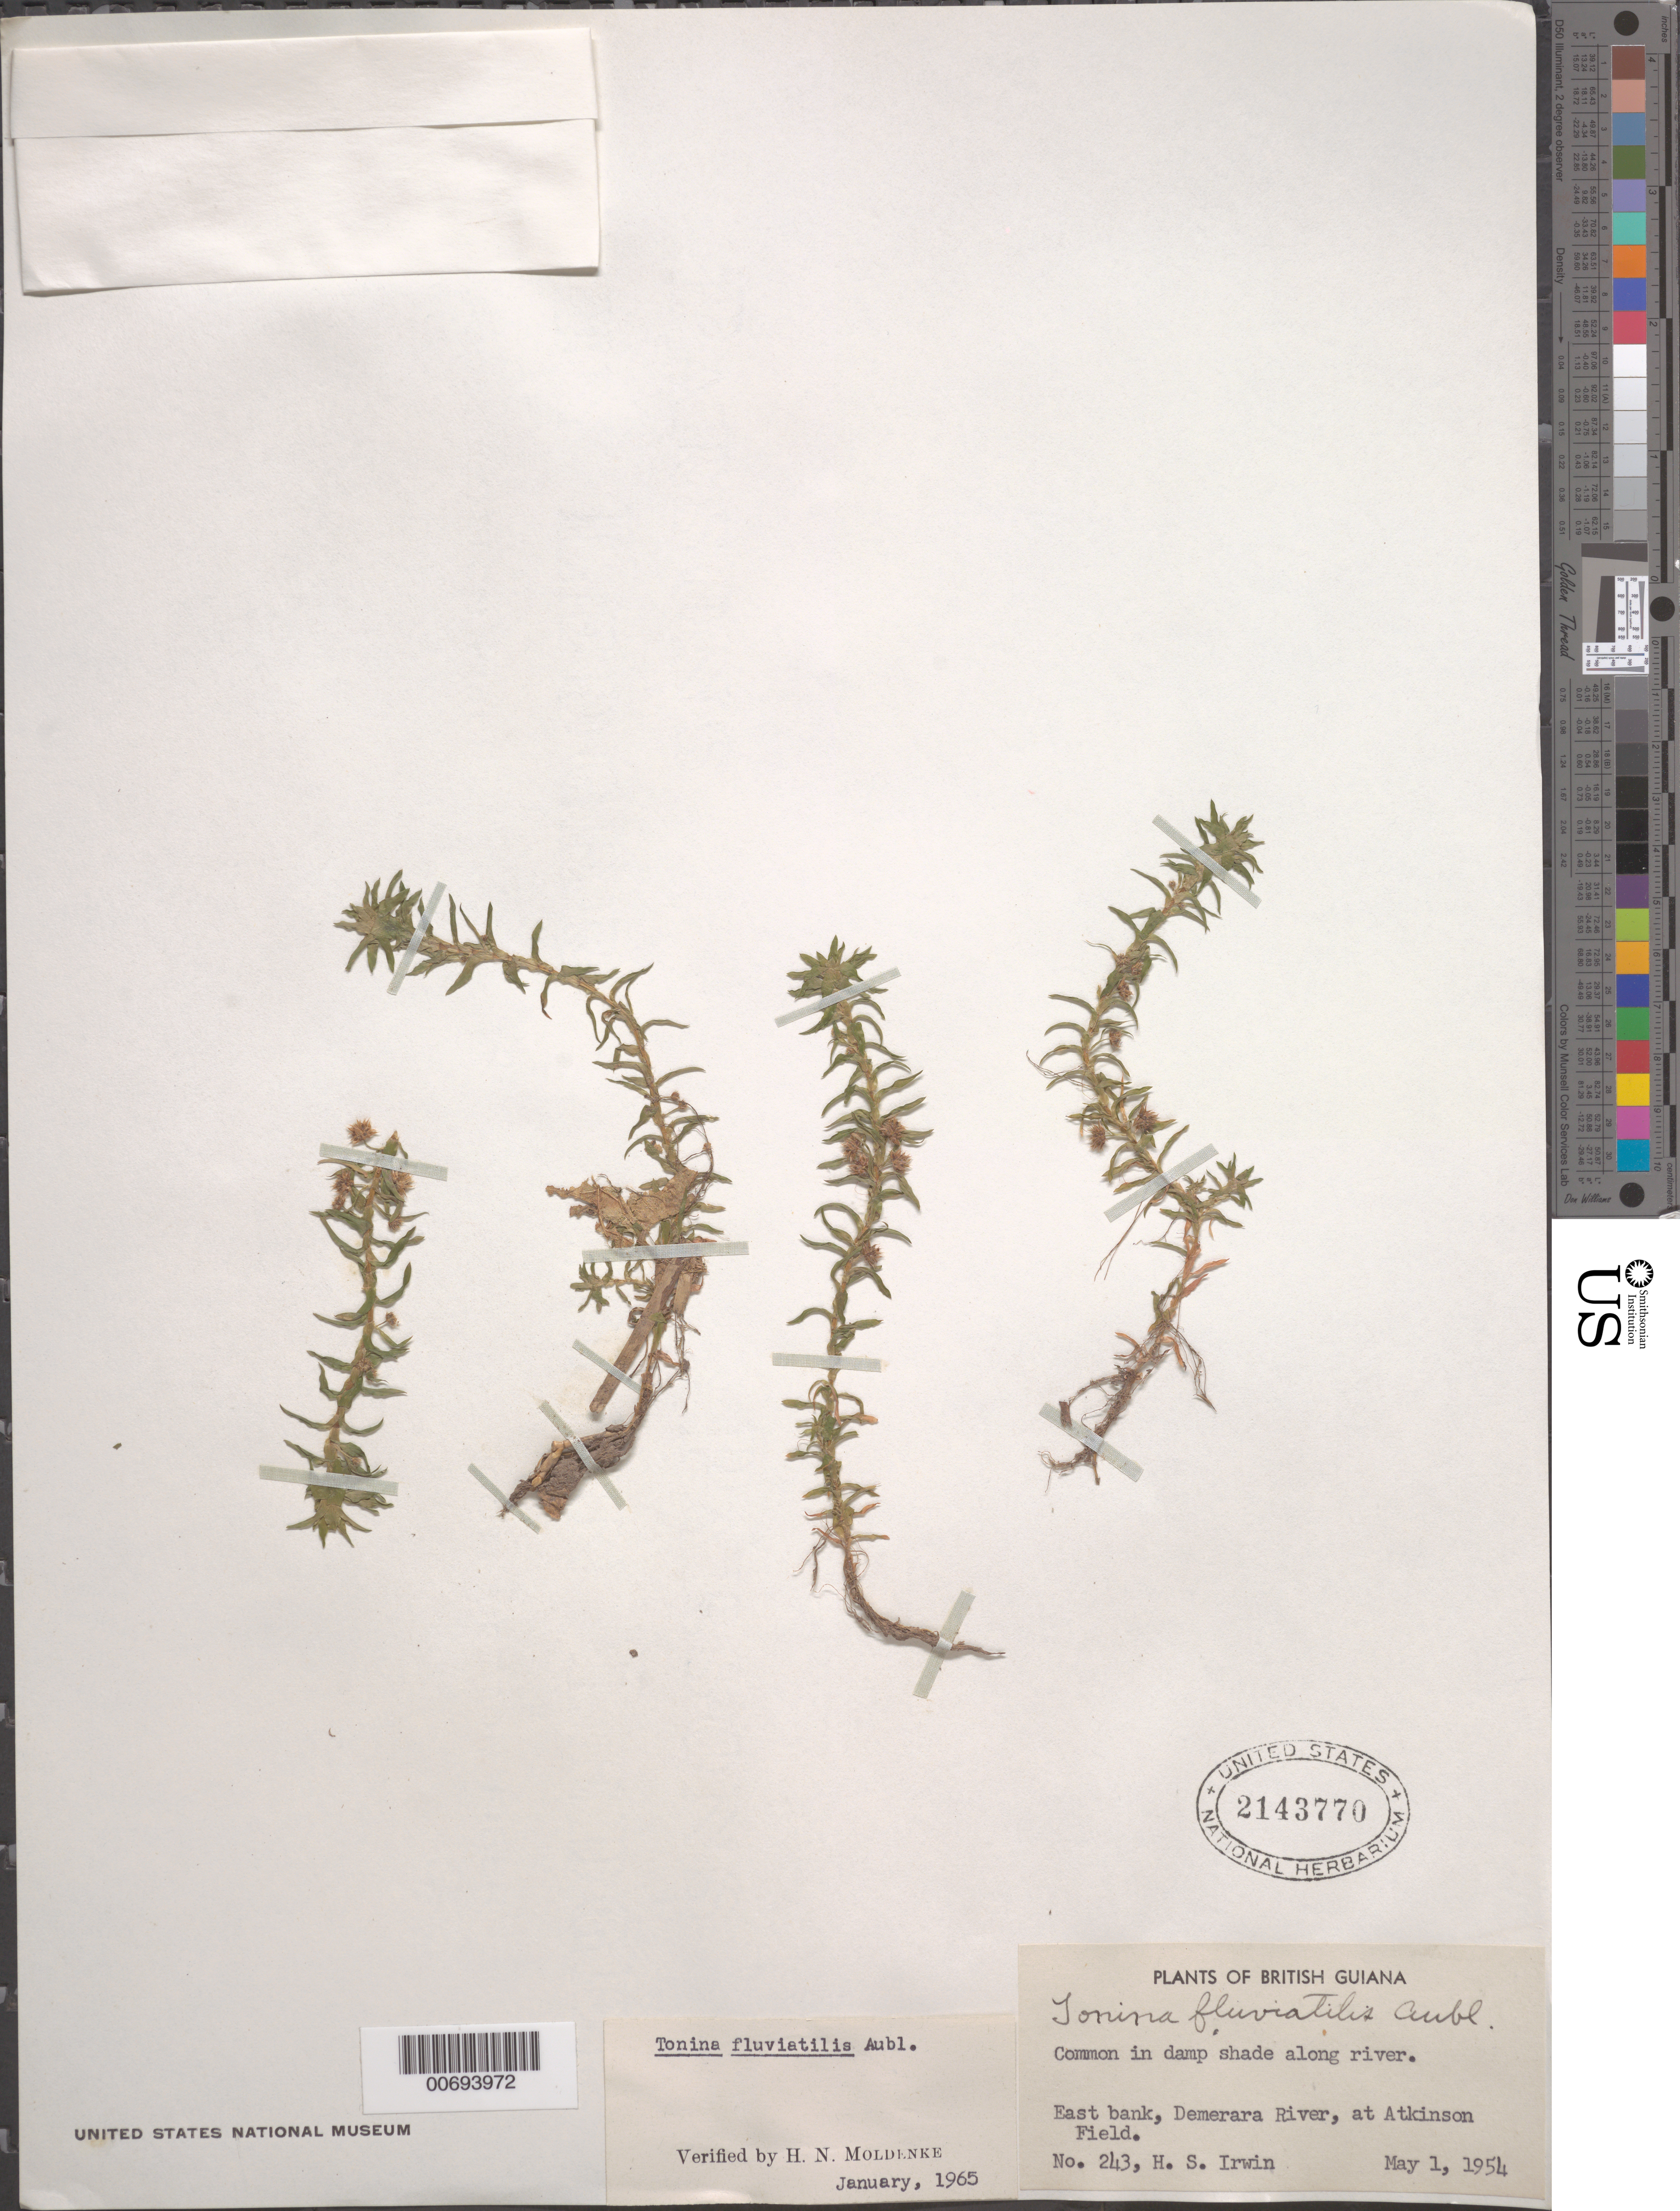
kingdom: Plantae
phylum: Tracheophyta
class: Liliopsida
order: Poales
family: Eriocaulaceae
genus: Tonina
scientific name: Tonina fluviatilis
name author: Aubl.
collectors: H. Irwin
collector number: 243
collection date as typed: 1-May-54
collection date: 1954-05-01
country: Guyana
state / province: Demerara-Mahaica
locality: Atkinson Field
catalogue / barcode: US 2143770